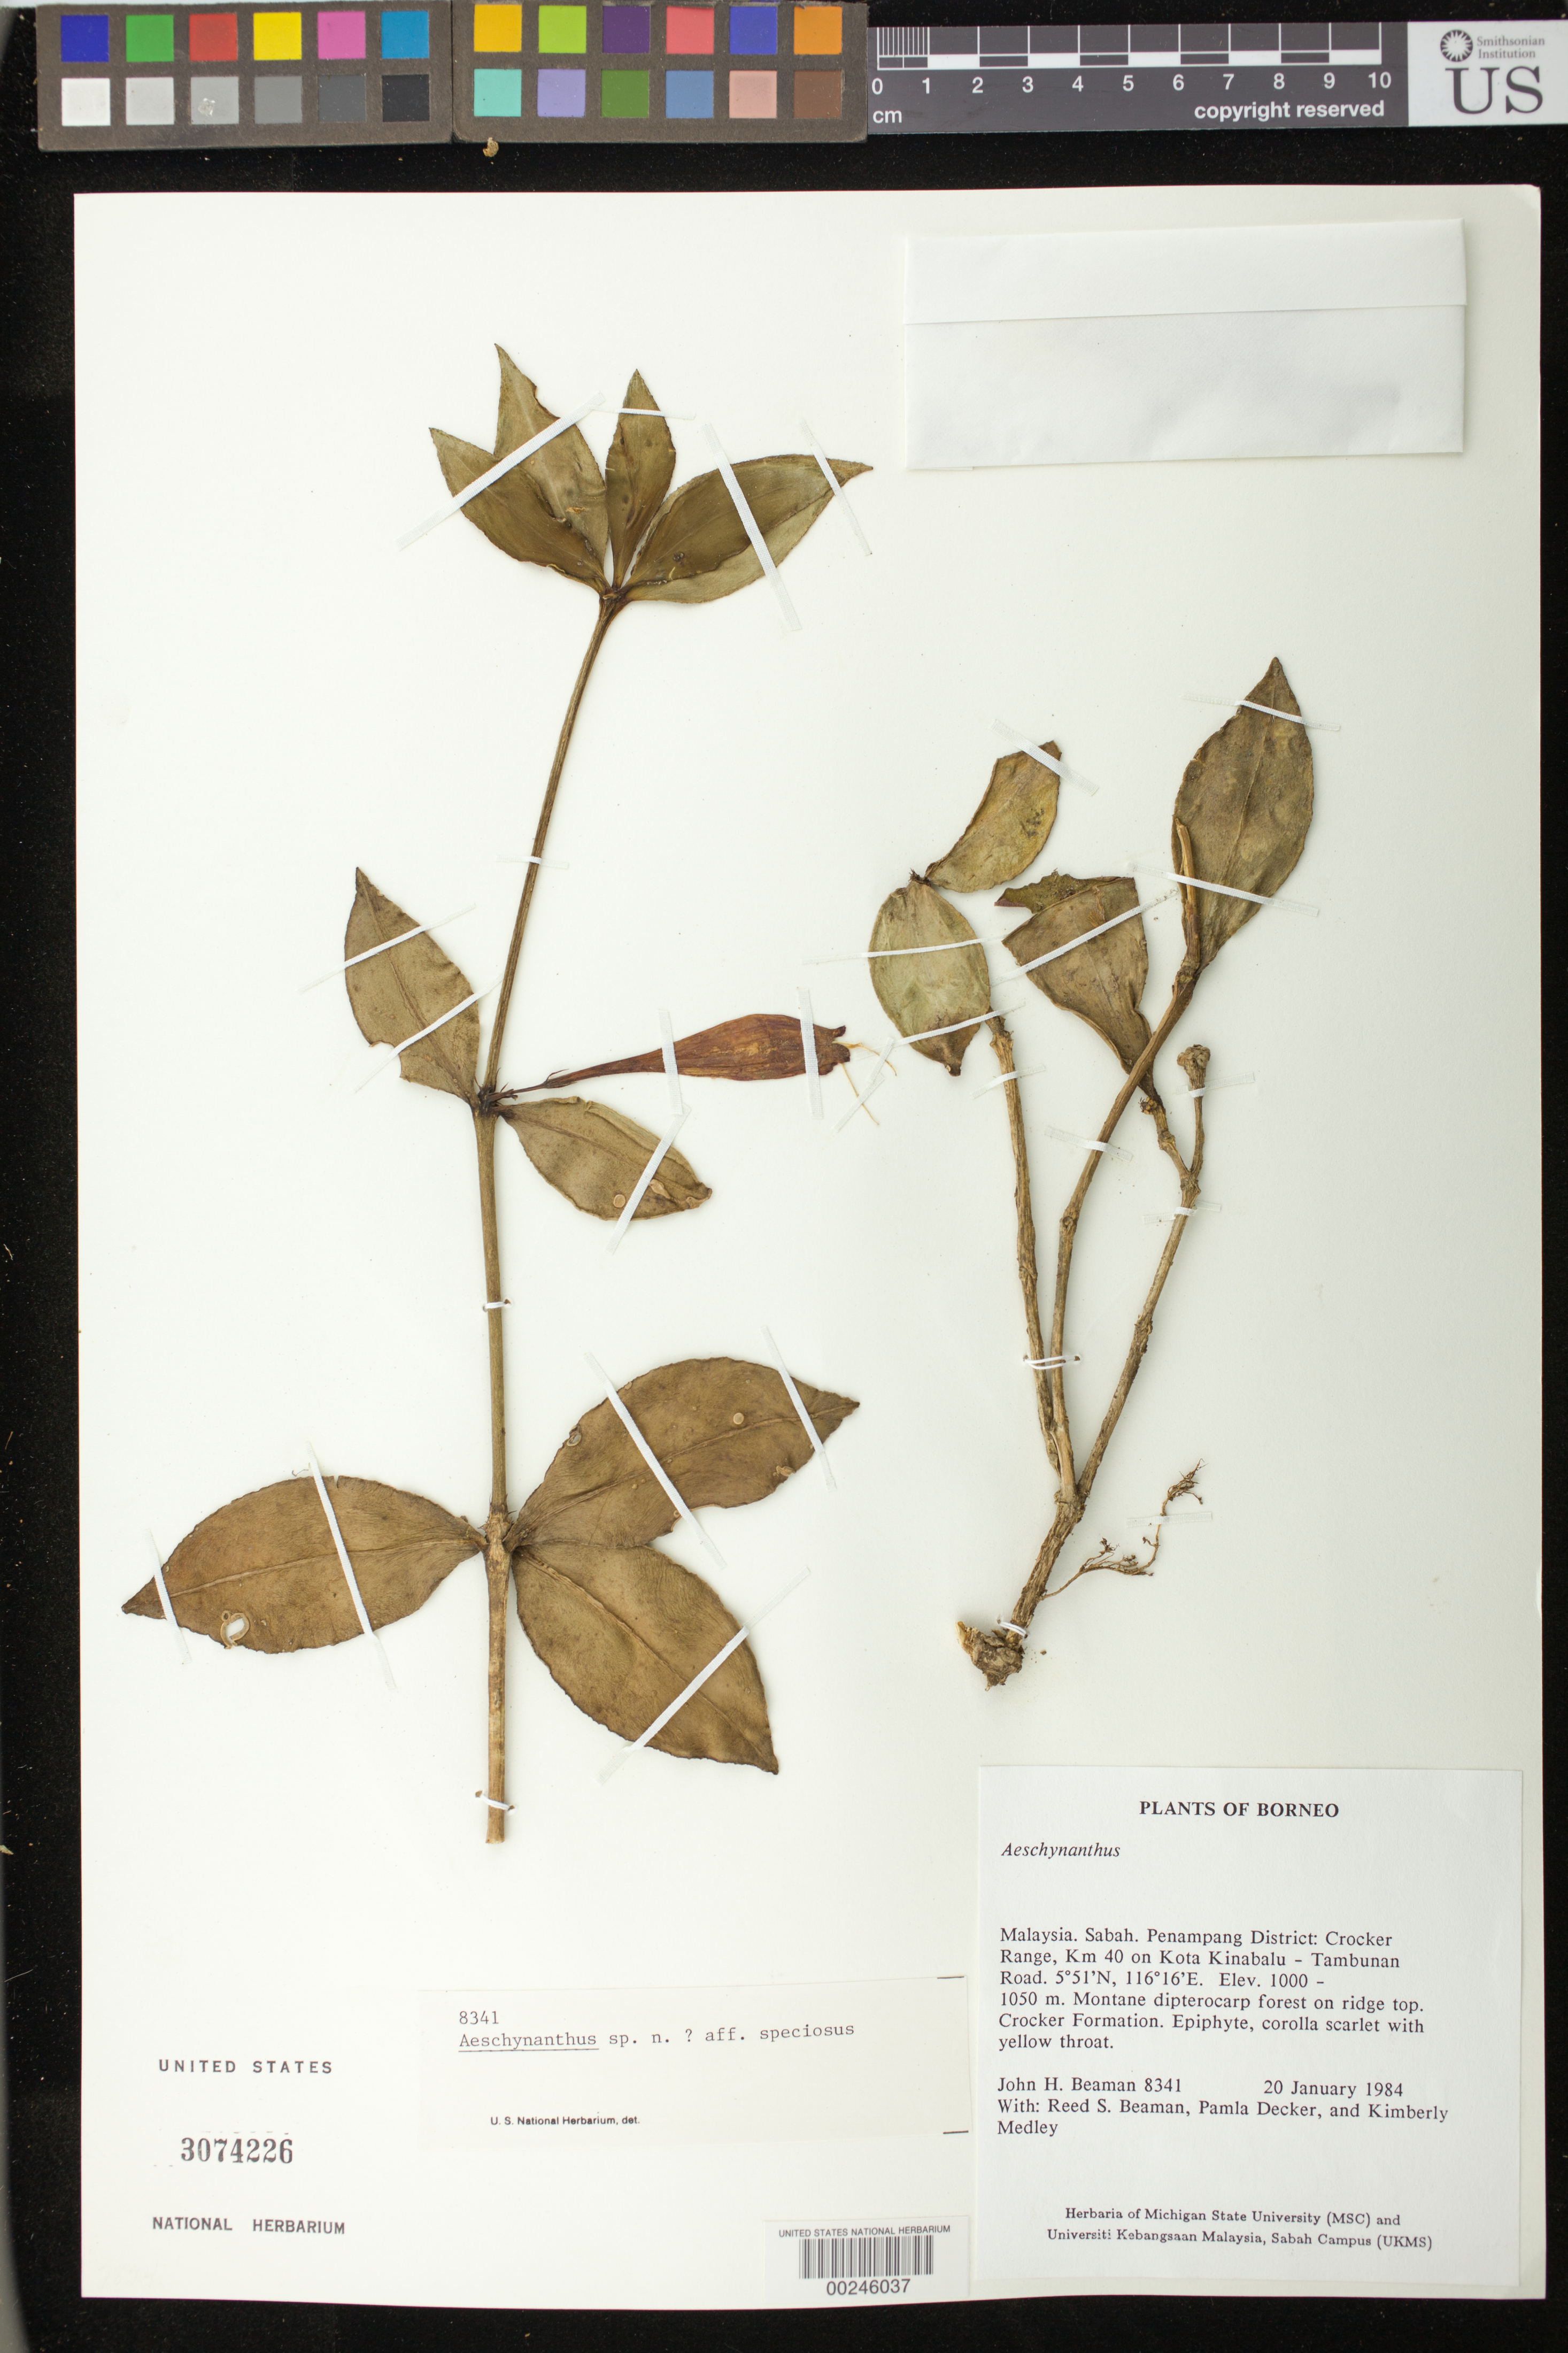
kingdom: Plantae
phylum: Tracheophyta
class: Magnoliopsida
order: Lamiales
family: Gesneriaceae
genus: Aeschynanthus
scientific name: Aeschynanthus speciosus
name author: Hook.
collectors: J. H. Beaman, R. S. Beaman, P. Decker & K. Medley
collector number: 8341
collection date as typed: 20 Jan 1984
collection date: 1984-01-20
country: Malaysia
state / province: Sabah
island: Borneo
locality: Penampang dist, crocker range, km 40 on kota kinabalu - tambunan road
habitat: Montane dipterocarp forest on ridge top, crocker formation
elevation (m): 1000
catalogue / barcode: US 3074226